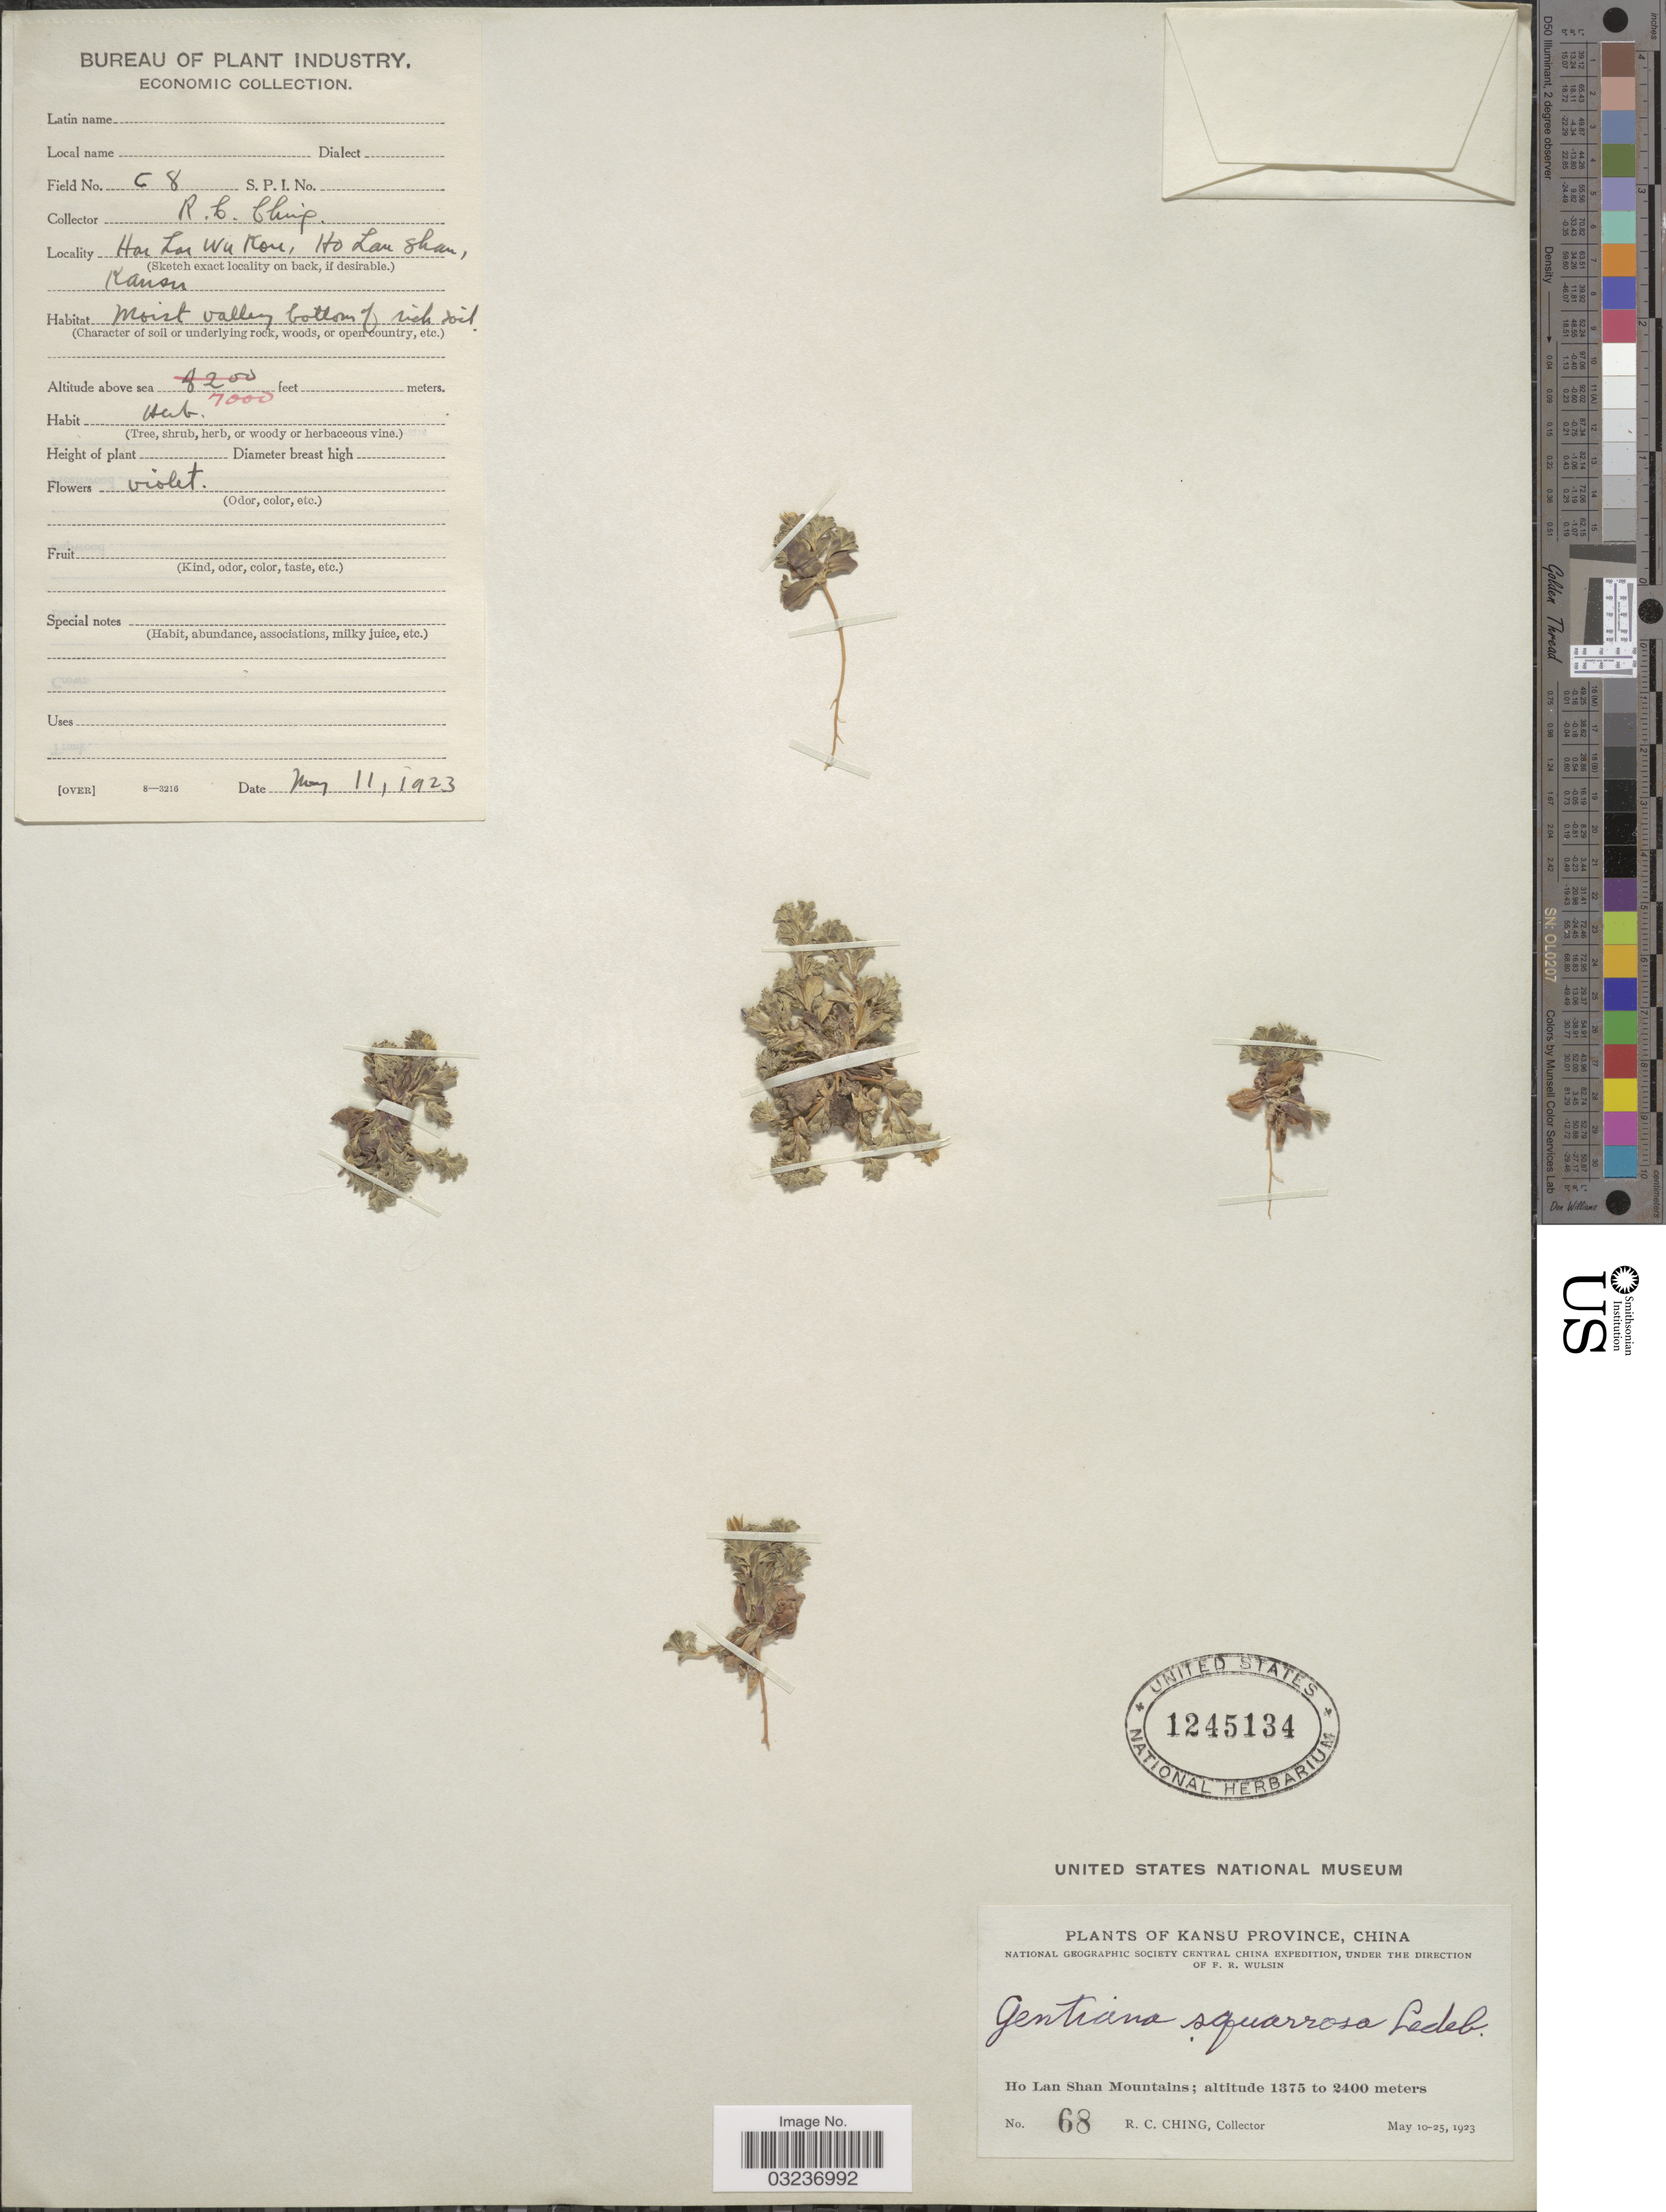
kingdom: Plantae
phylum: Tracheophyta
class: Magnoliopsida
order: Gentianales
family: Gentianaceae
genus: Gentiana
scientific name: Gentiana squarrosa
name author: Ledeb.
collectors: R. C. Ching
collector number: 68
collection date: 1923-05-11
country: China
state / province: Gansu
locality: Kansu Province, China, Ho Lan Shan Mountains, Hai [interpreted] Lar [interpreted] Wu Kou.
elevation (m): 2134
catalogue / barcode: US 1245134